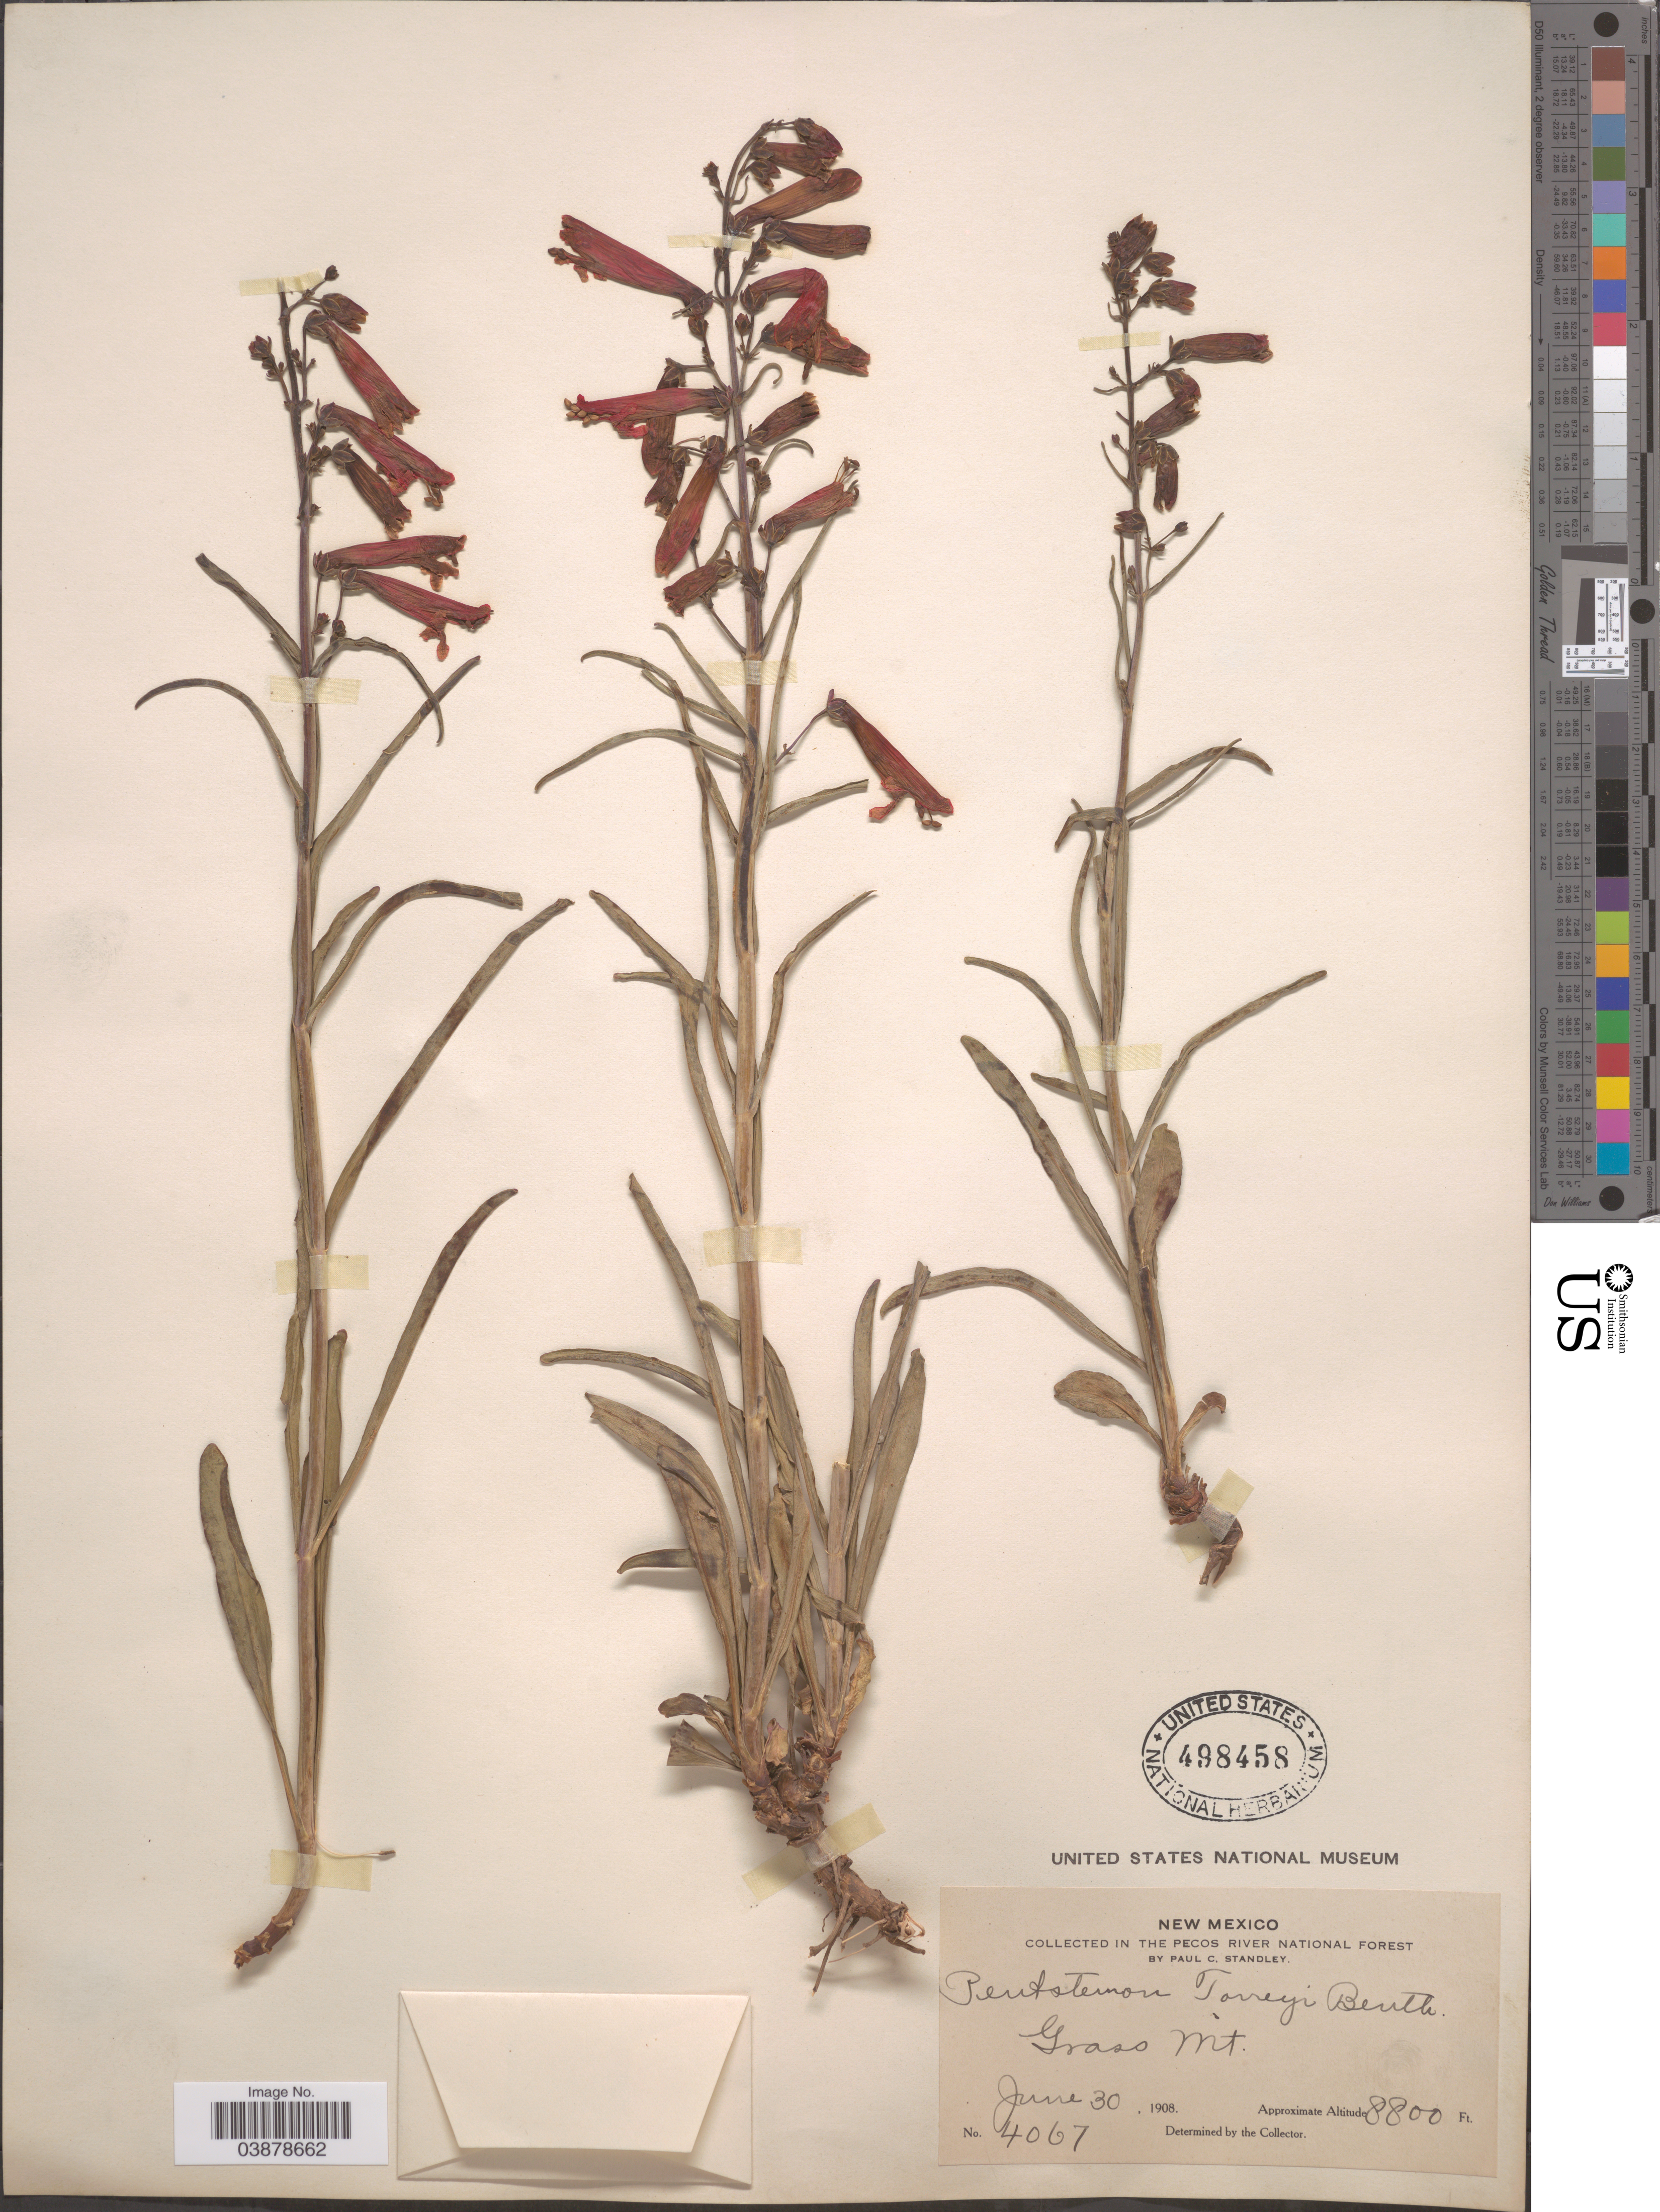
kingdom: Plantae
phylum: Tracheophyta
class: Magnoliopsida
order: Lamiales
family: Plantaginaceae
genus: Penstemon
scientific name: Penstemon torreyi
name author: Benth.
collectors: P. C. Standley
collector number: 4067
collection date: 1908-06-30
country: United States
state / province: New Mexico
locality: In the Pecos River National Forest. Grass Mt.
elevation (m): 2682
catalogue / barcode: US 498458